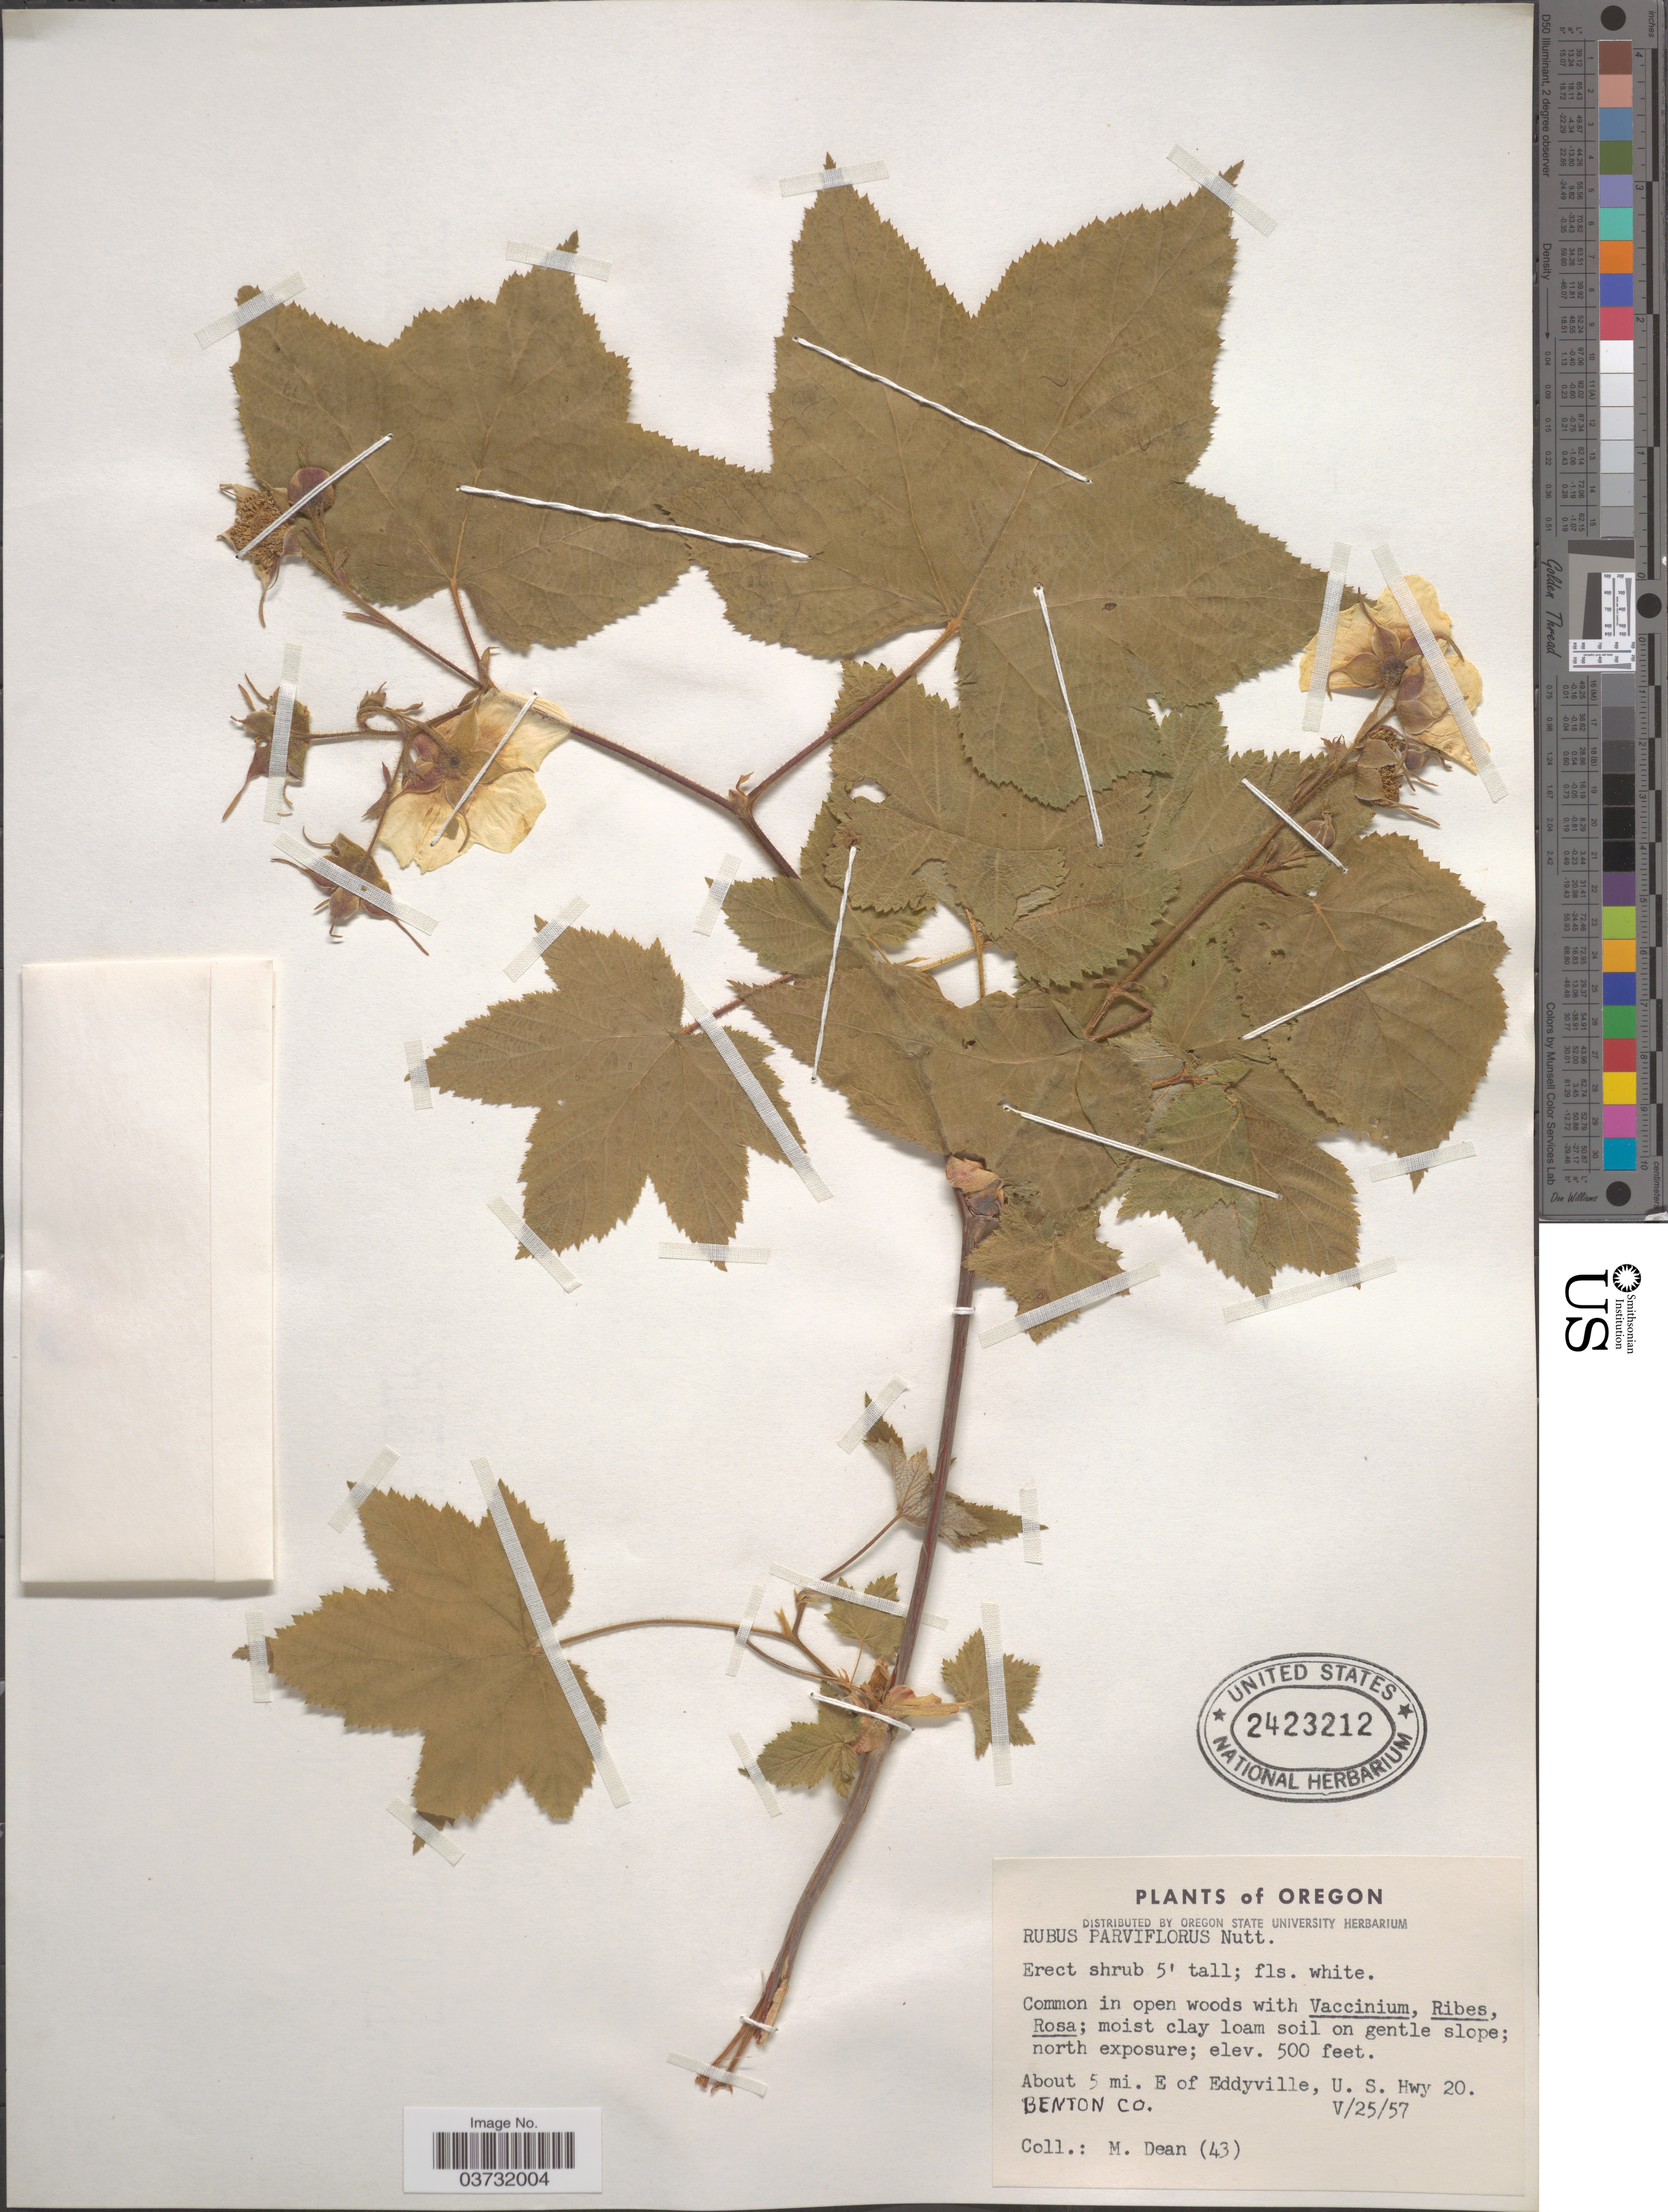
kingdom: Plantae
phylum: Tracheophyta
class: Magnoliopsida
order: Rosales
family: Rosaceae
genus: Rubus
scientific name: Rubus parviflorus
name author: Nutt.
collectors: M. L. Dean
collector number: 43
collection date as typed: Transcribed d/m/y: 25/5/57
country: United States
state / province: Oregon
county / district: Benton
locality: About 5 mi. E of Eddyville, U.S. Hwy 20. Benton Co.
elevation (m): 152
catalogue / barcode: US 2423212